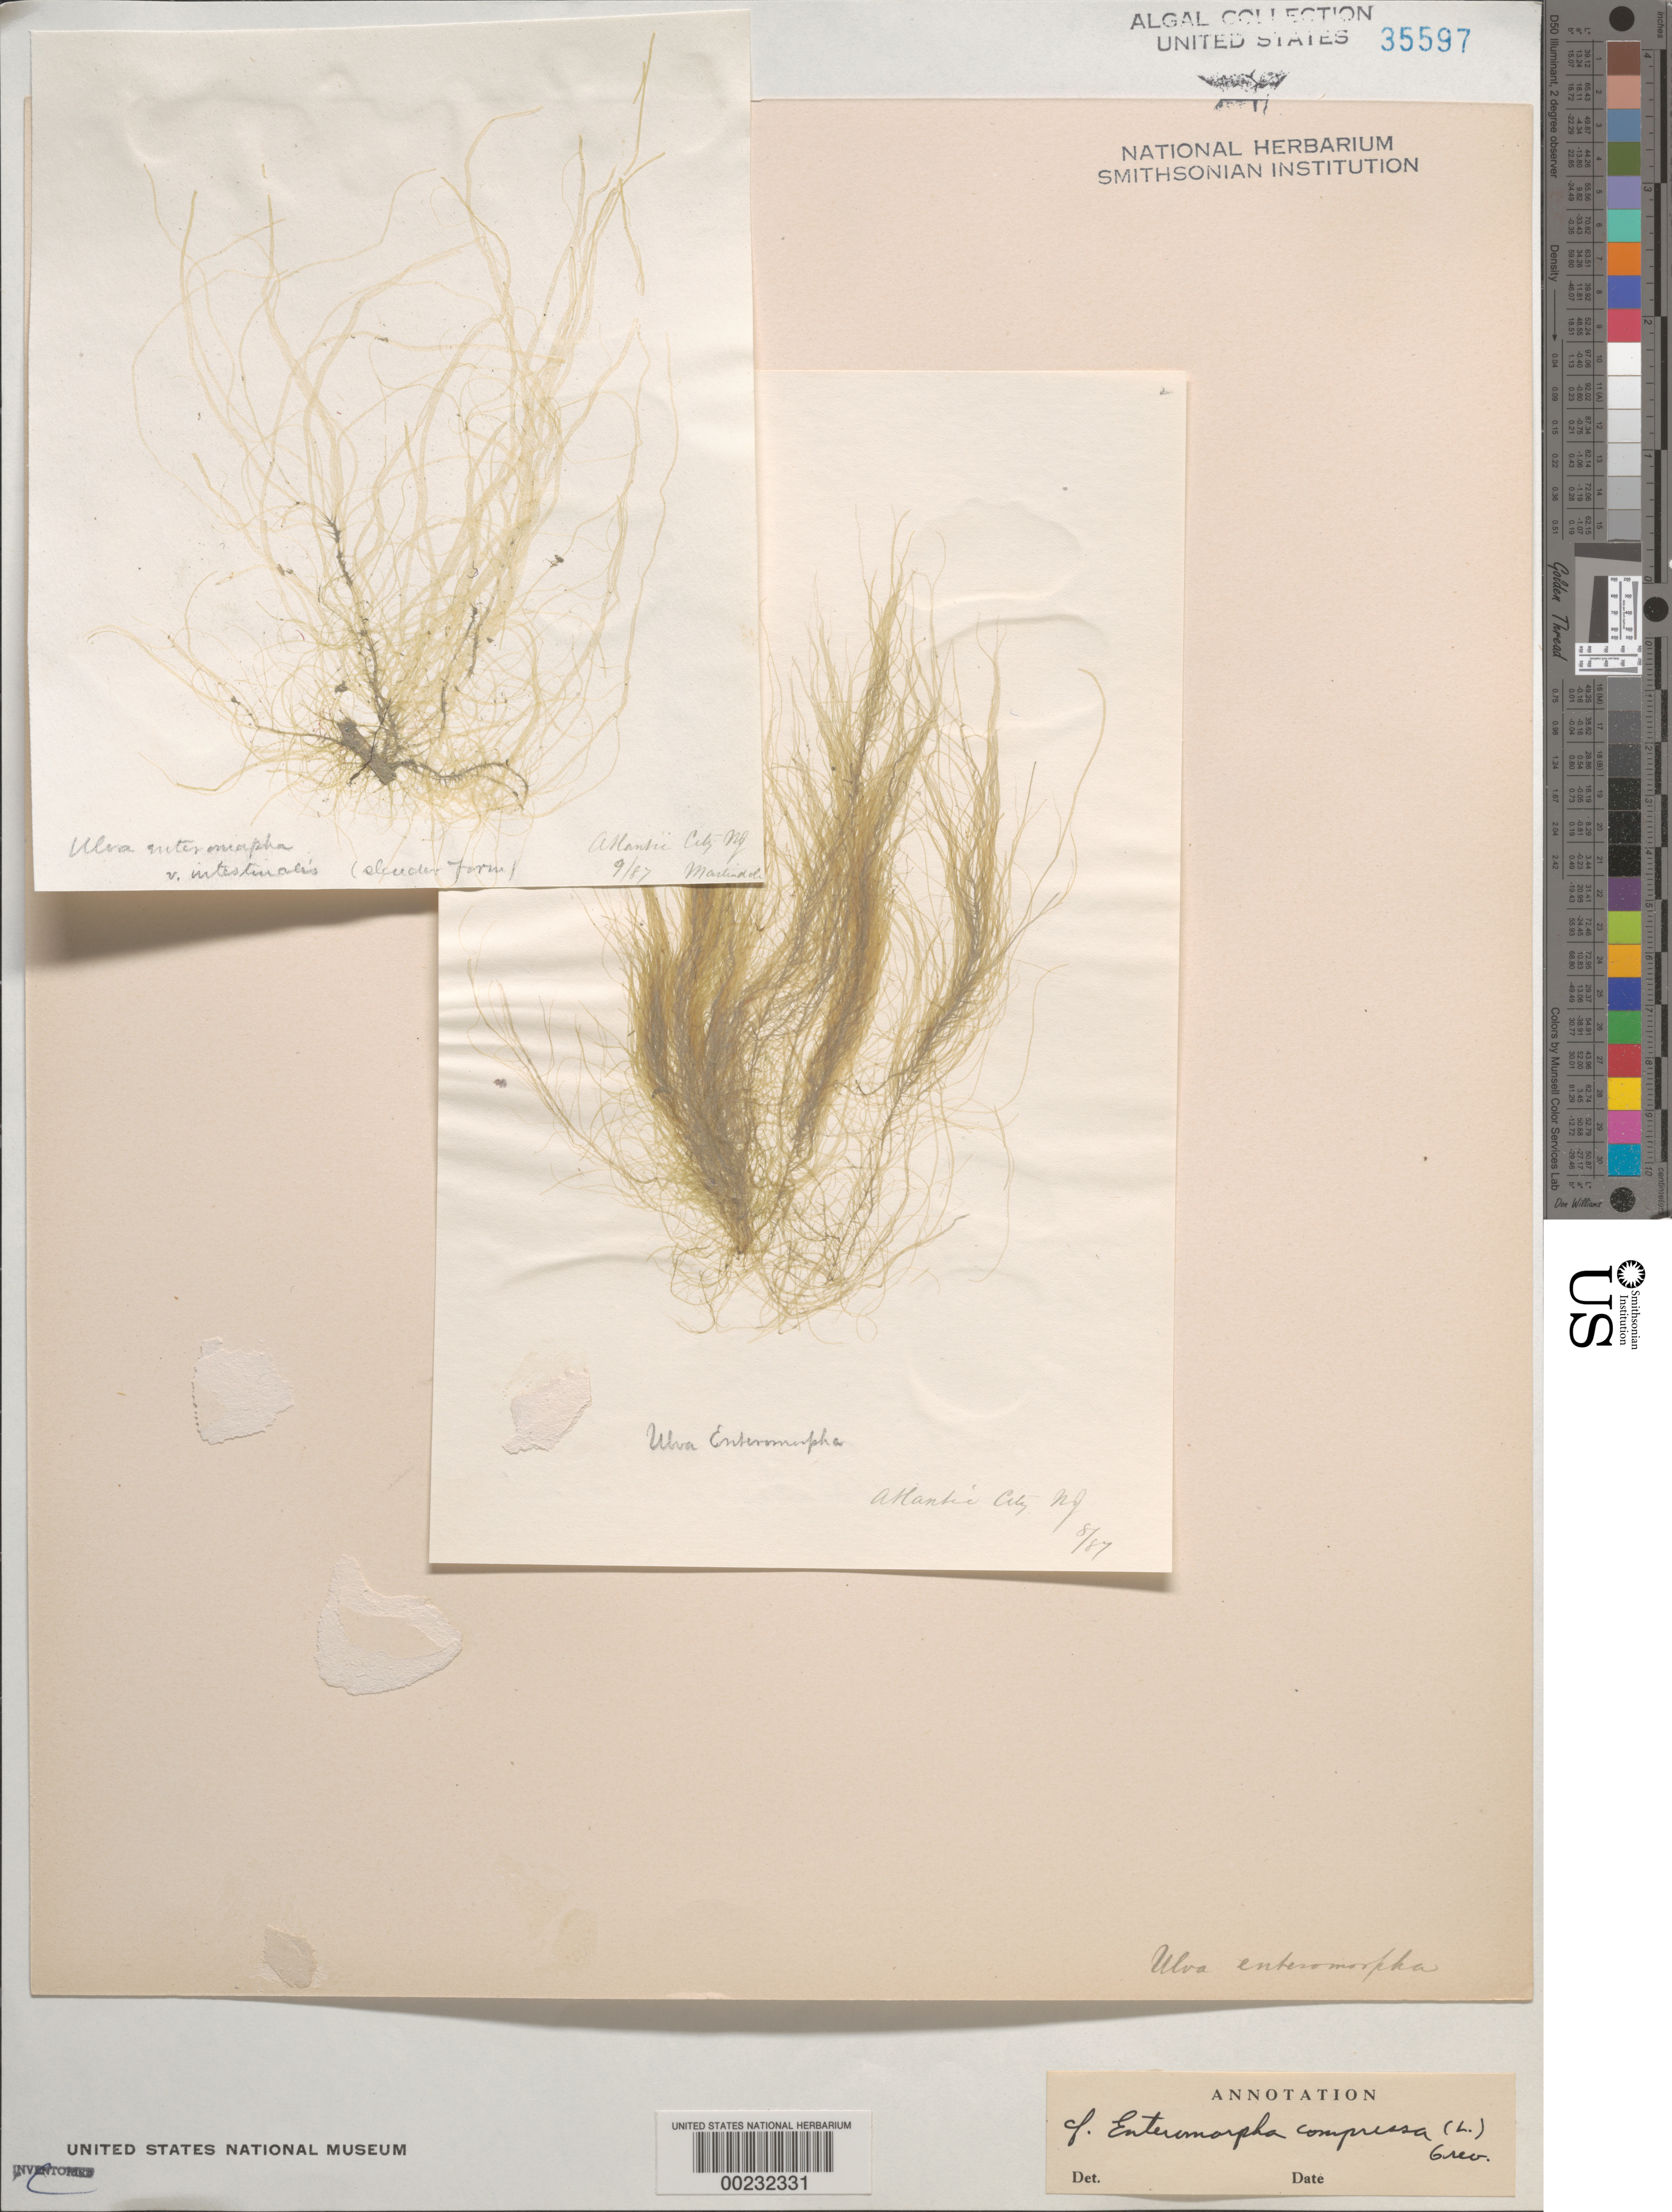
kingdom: Plantae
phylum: Chlorophyta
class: Ulvophyceae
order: Ulvales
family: Ulvaceae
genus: Ulva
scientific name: Ulva compressa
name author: L.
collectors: I. C. Martindale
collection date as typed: Aug 1887 and -- Sep 1887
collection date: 1887-08,1887-09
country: United States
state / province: New Jersey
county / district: Atlantic County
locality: Atlantic City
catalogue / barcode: US 35597